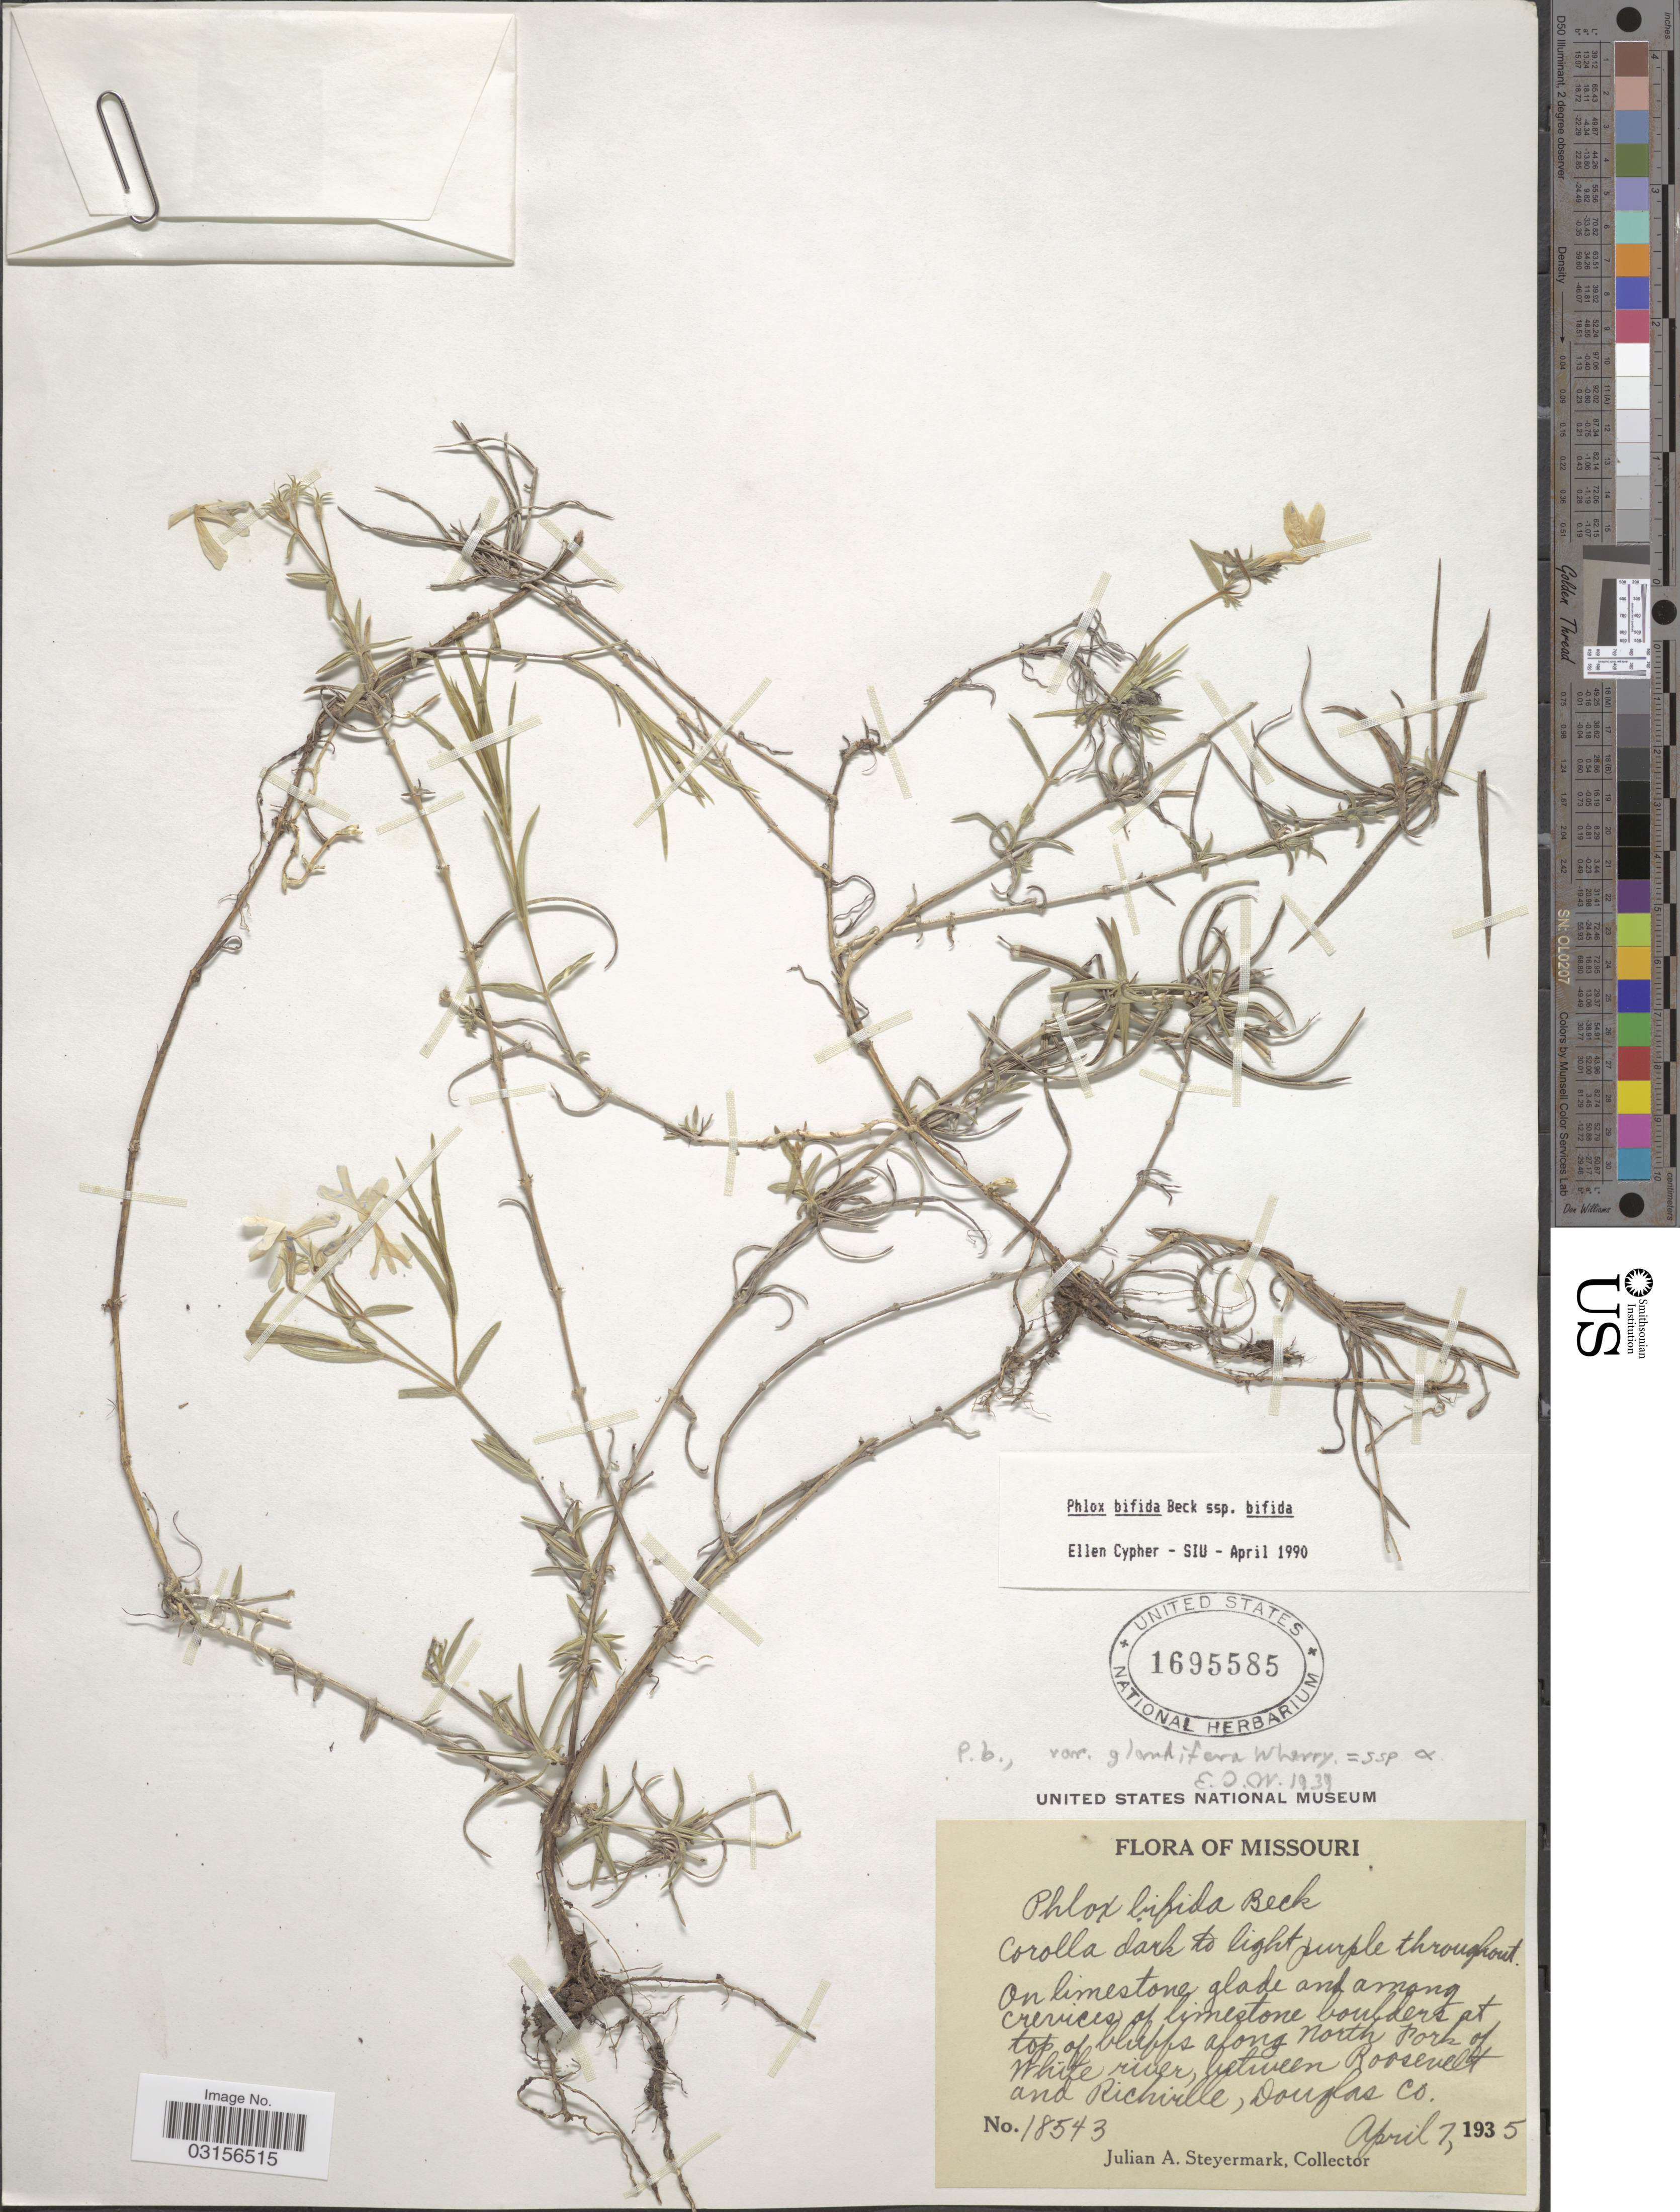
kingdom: Plantae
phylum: Tracheophyta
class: Magnoliopsida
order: Ericales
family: Polemoniaceae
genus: Phlox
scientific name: Phlox bifida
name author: L.C. Beck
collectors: J. Steyermark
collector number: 18543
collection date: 1935-04-07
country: United States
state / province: Missouri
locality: Top of cliffs along North Fork of White river, between Roosevelt and Richville, Douglas Co.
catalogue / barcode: US 1695585